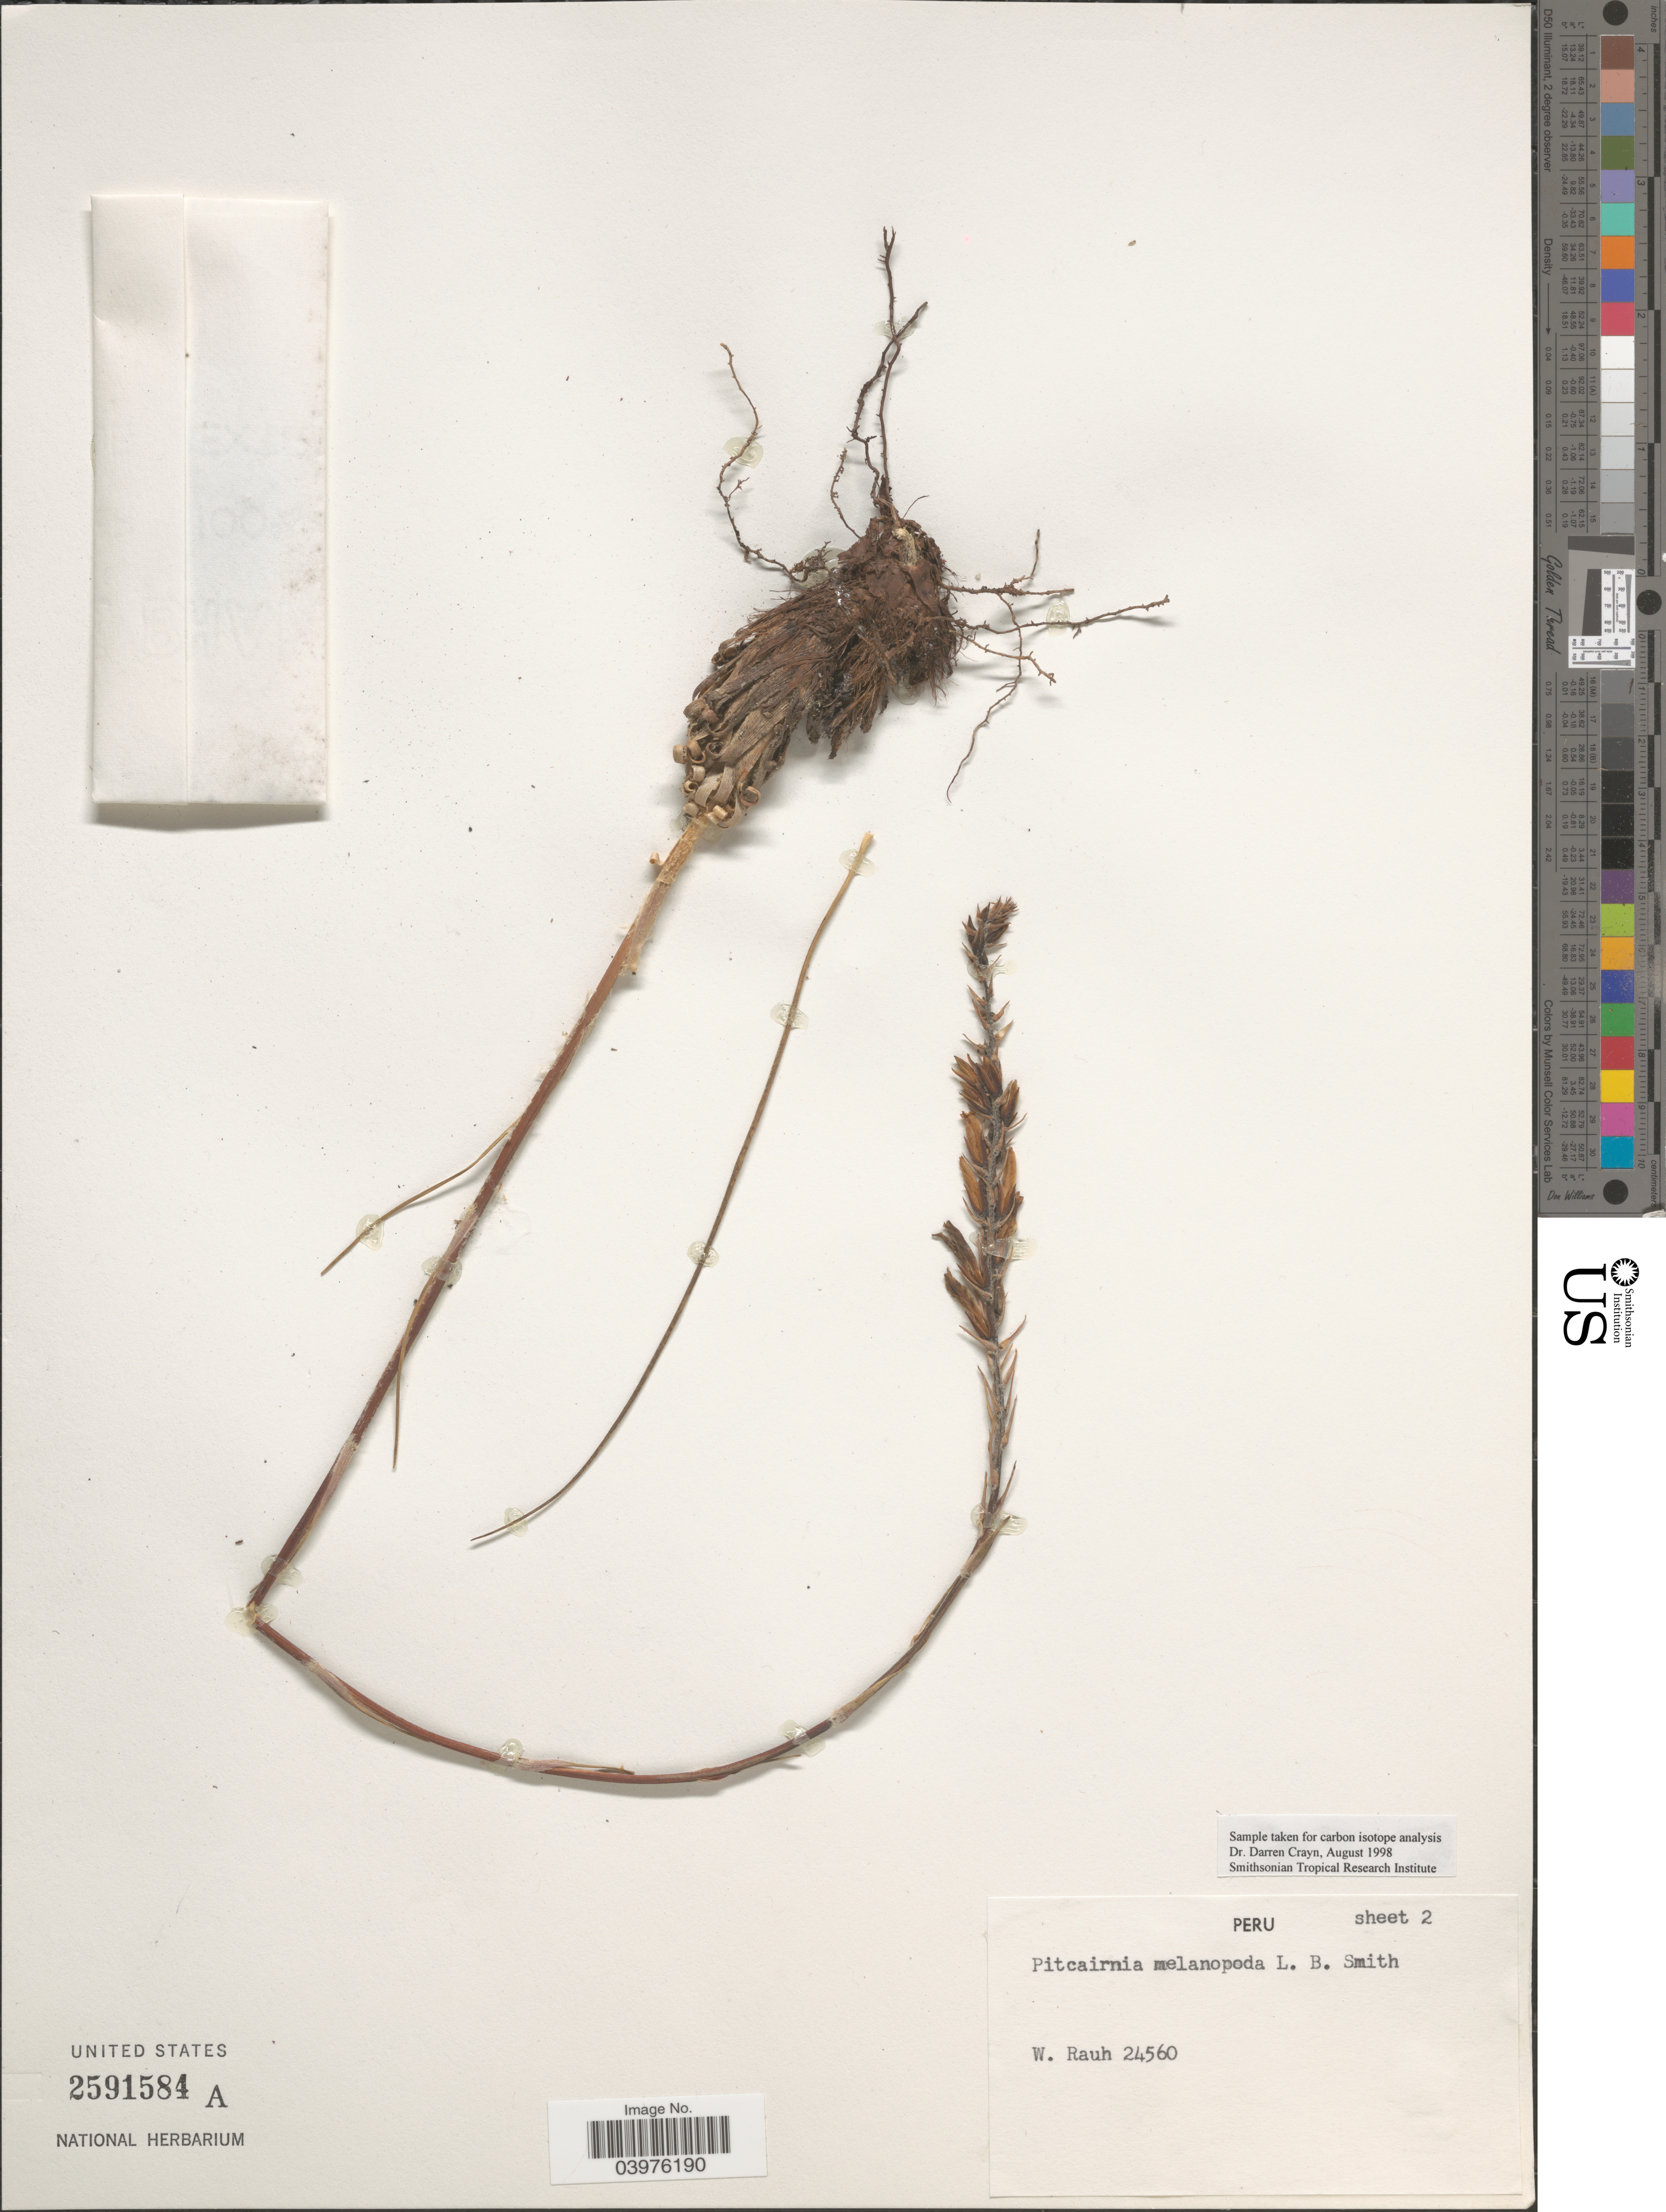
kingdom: Plantae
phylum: Tracheophyta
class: Liliopsida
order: Poales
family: Bromeliaceae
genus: Pitcairnia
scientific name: Pitcairnia melanopoda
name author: L.B. Sm.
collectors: W. Rauh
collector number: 24560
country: Peru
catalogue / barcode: US 2591584A